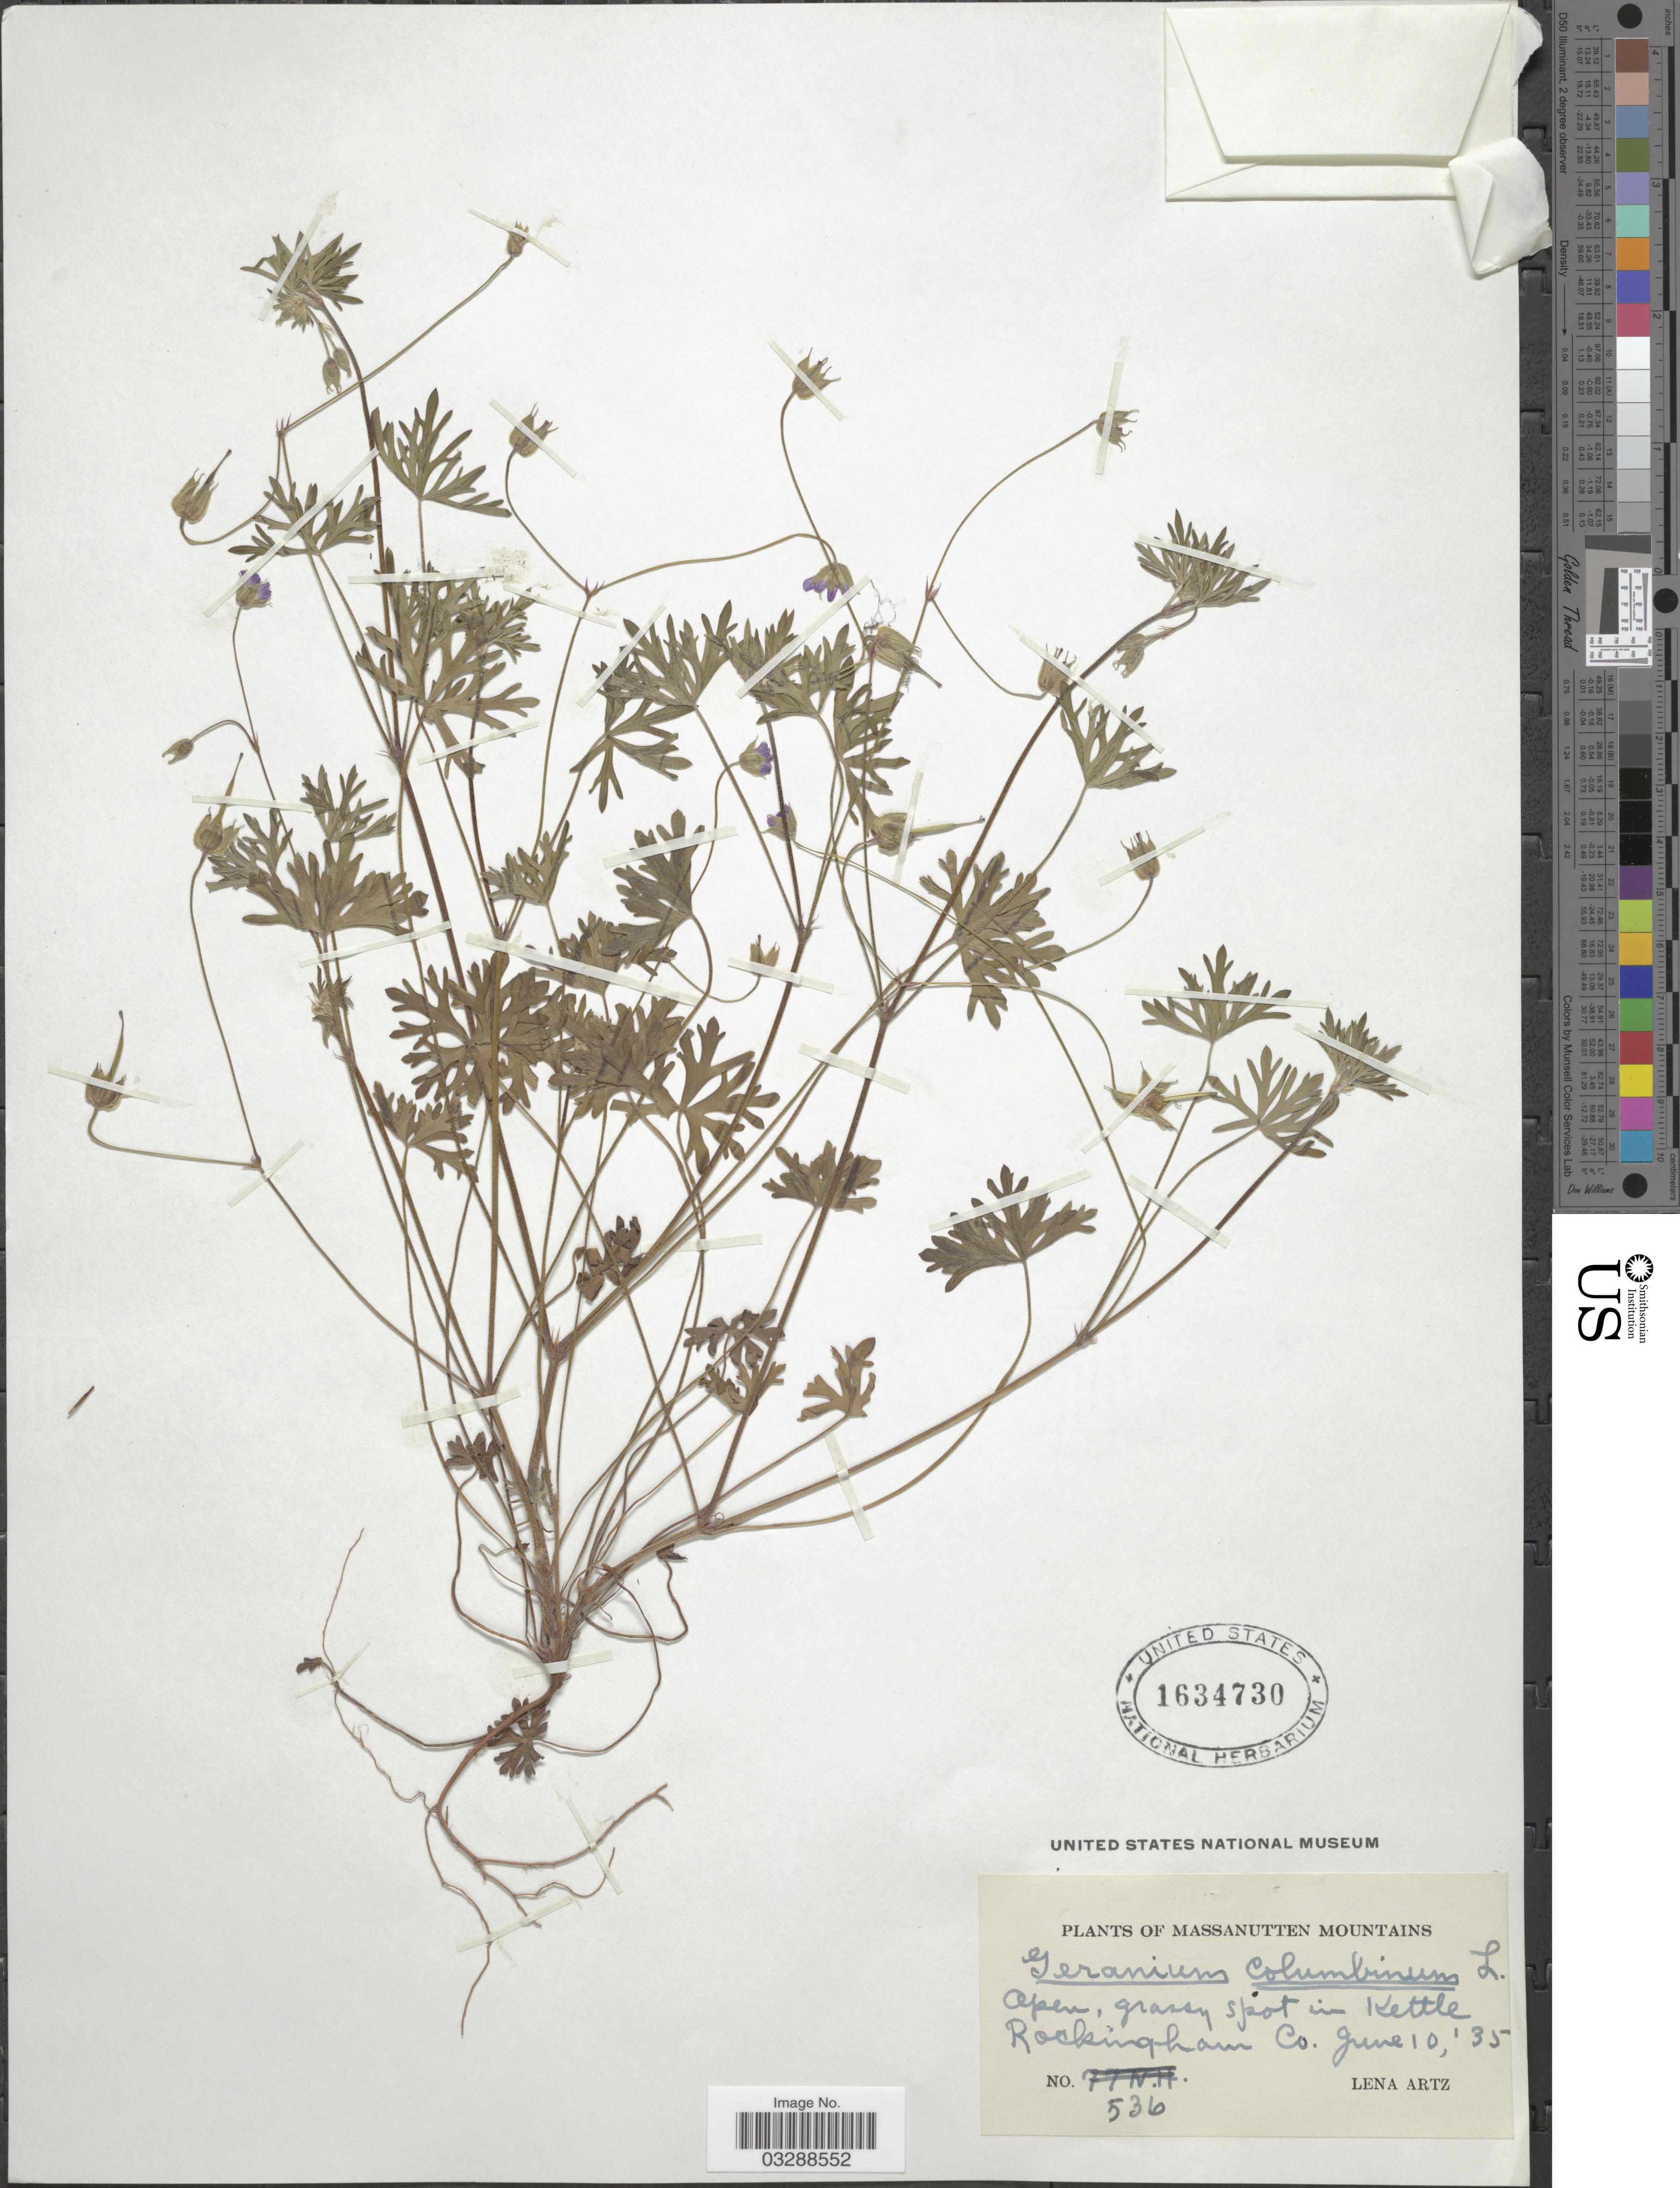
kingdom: Plantae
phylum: Tracheophyta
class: Magnoliopsida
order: Geraniales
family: Geraniaceae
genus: Geranium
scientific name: Geranium columbinum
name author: L.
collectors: L. Artz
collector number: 536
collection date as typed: Transcribed d/m/y: 10/6/35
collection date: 1935-06-10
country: United States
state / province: Virginia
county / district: Rockingham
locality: Massanutten Mountains, Open, grassy spot in Kettle Rockingham Co.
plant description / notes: Date of collection is June 10, 1935. Data from the collection notebooks of Lena Artz. [George Mason University, Ted R. Bradley Herbarium]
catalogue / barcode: US 1634730